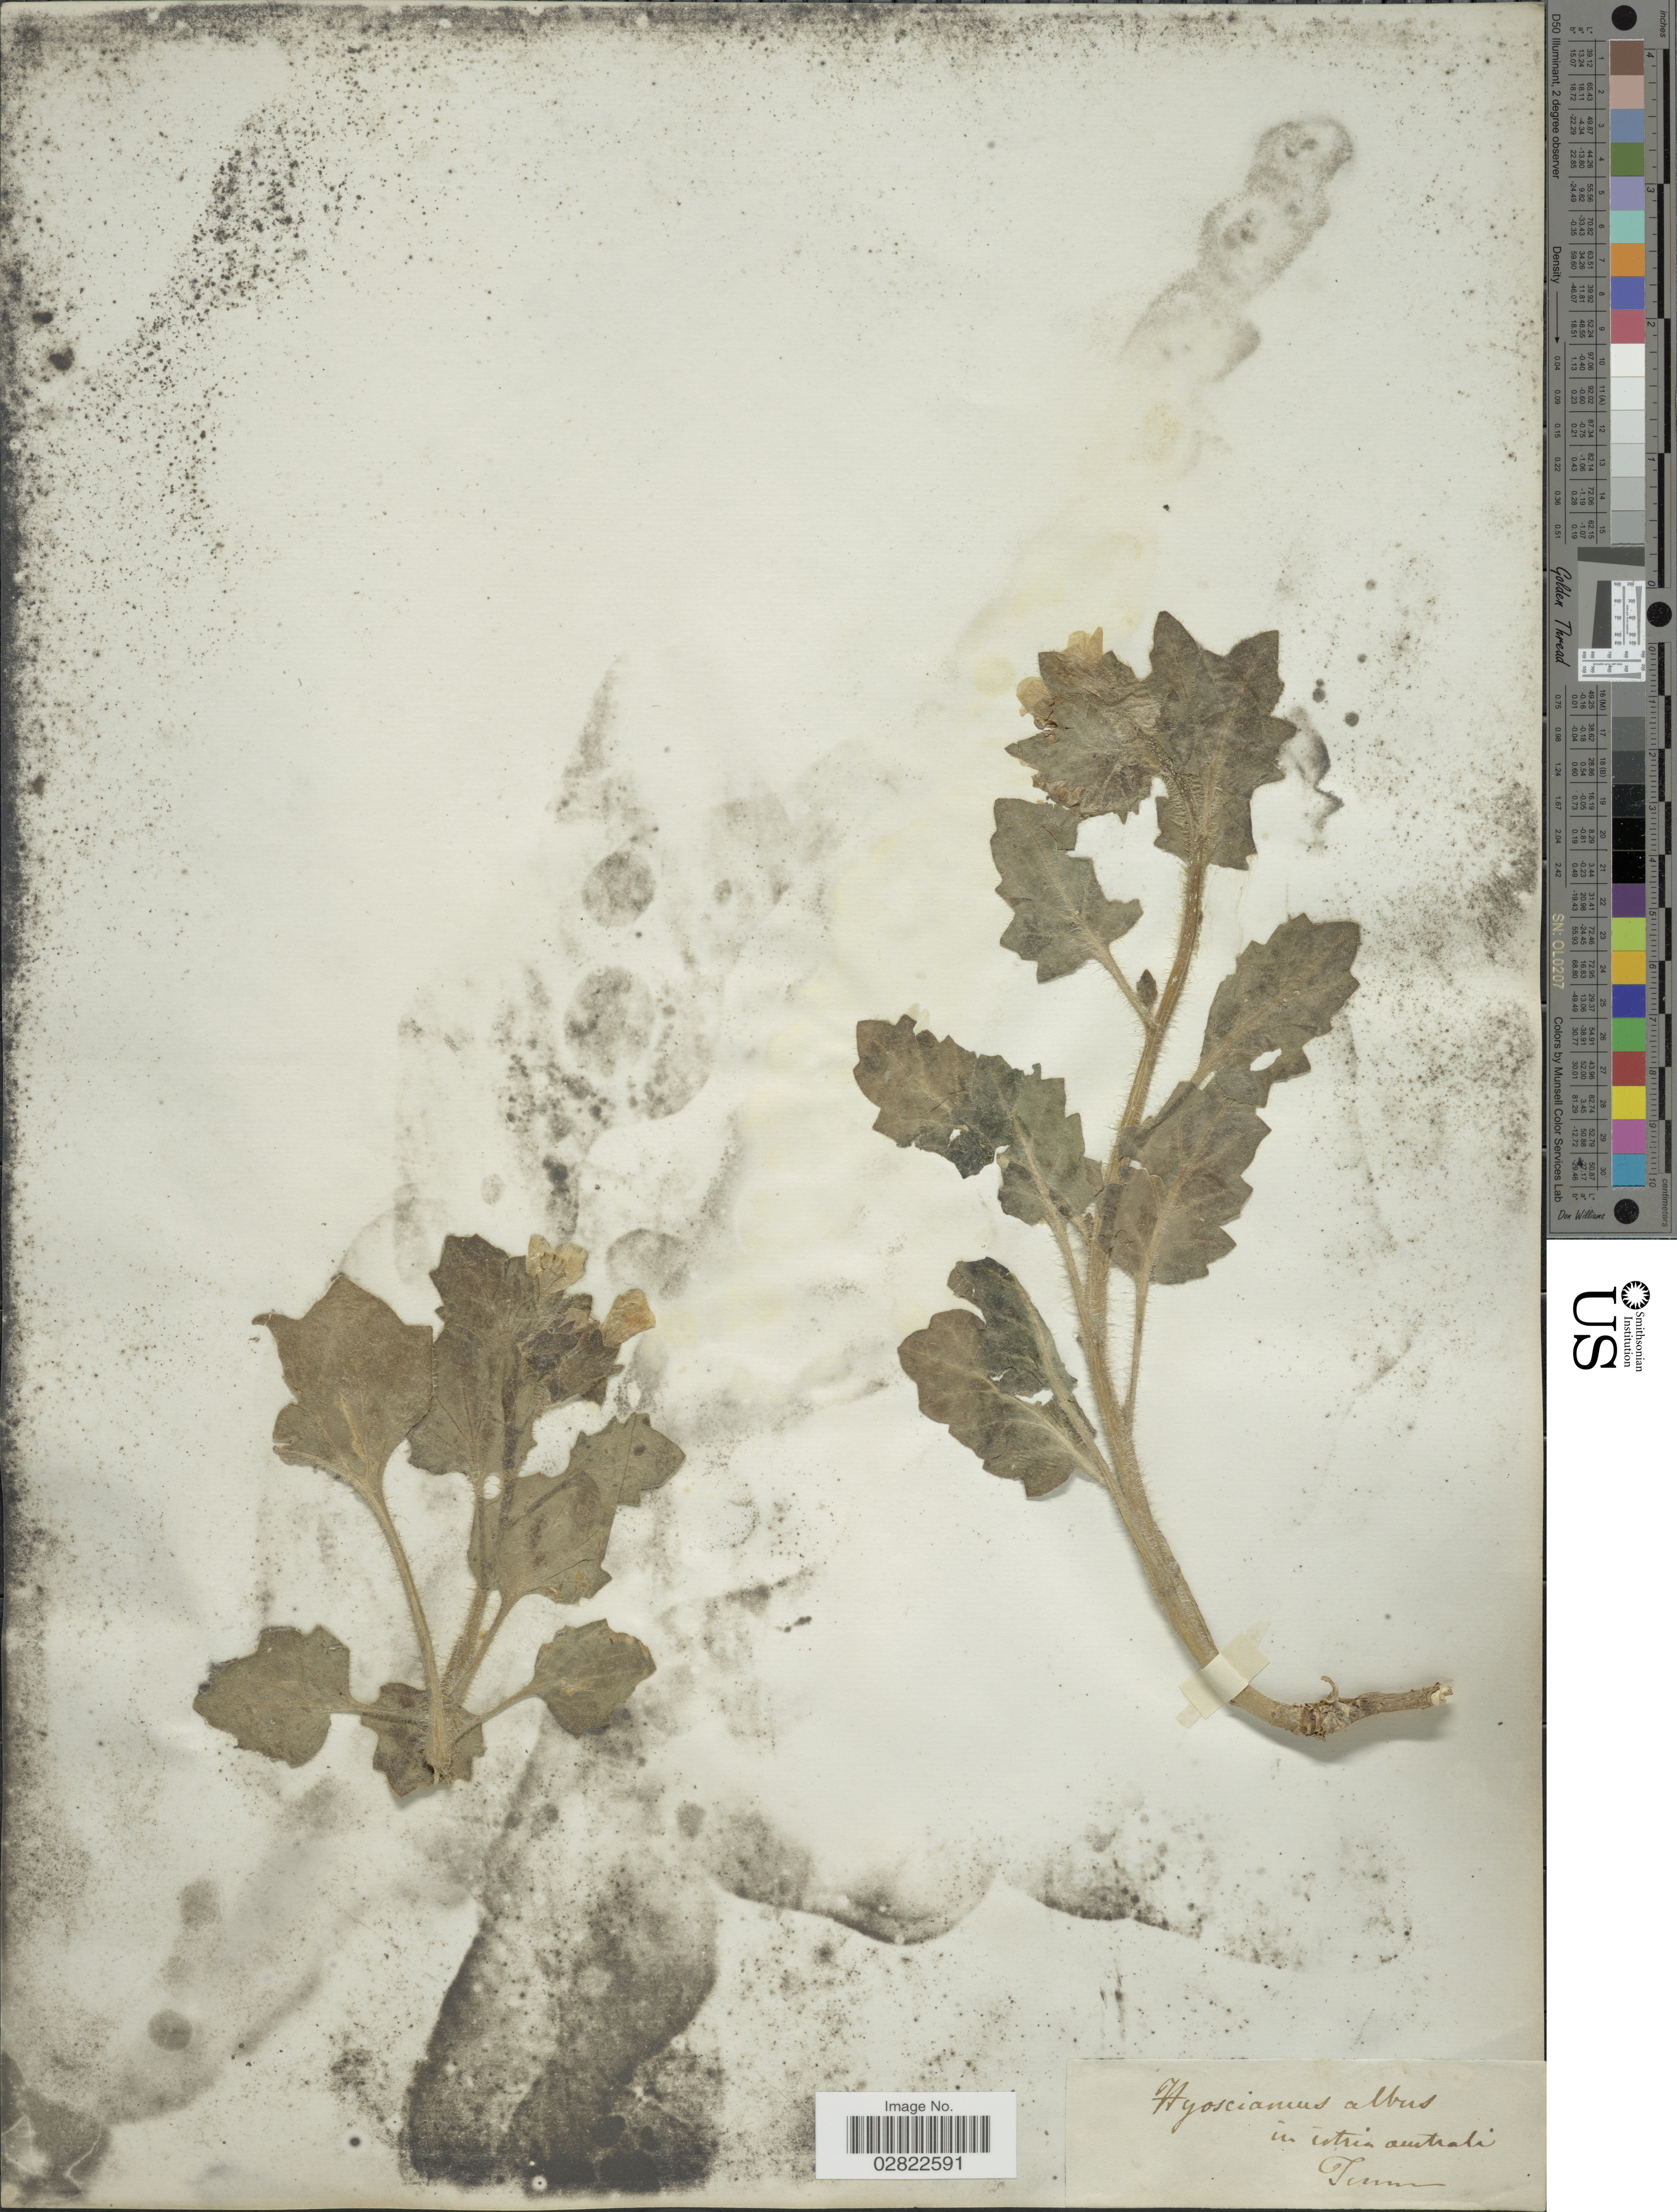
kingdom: Plantae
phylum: Tracheophyta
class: Magnoliopsida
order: Solanales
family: Solanaceae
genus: Hyoscyamus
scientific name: Hyoscyamus albus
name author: L.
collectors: Firmin, --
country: Croatia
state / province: Istria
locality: Istria australis.